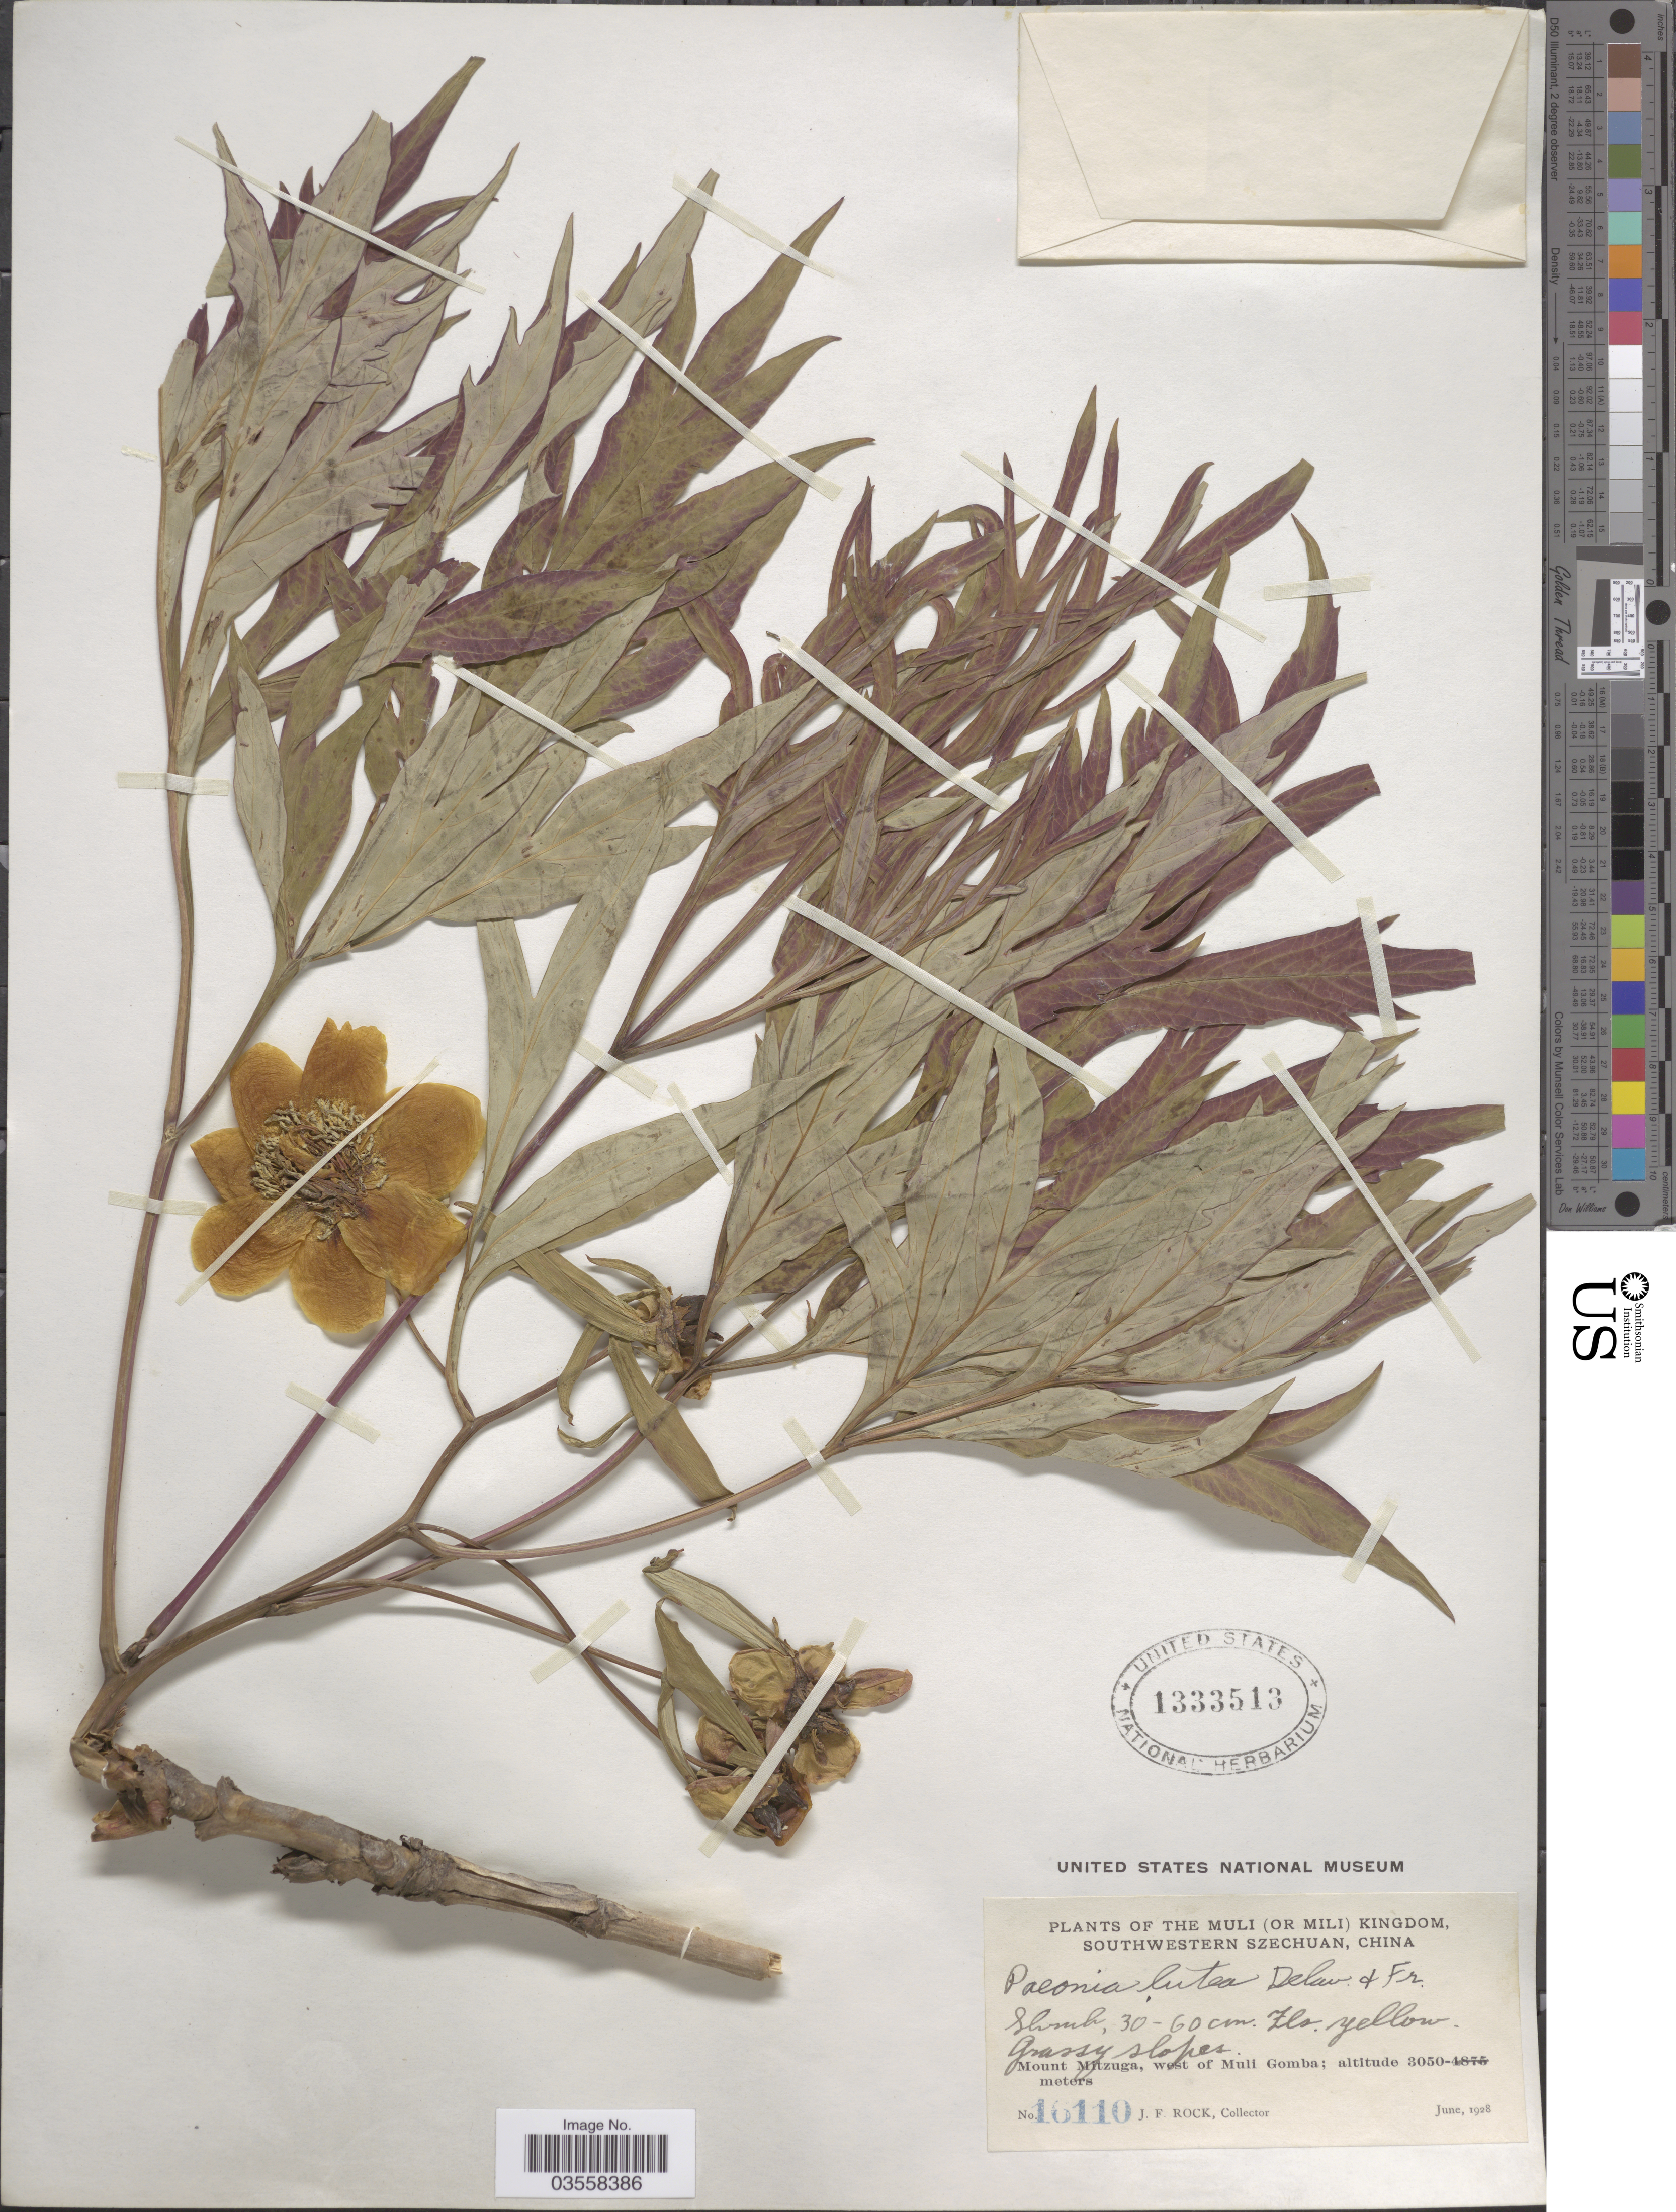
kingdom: Plantae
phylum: Tracheophyta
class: Magnoliopsida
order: Saxifragales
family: Paeoniaceae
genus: Paeonia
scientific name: Paeonia delavayi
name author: Franch.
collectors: J. Rock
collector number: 16110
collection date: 1928-06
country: China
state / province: Sichuan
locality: The Muli (or Mili) Kingdom, Southwestern Szechuan. Mount Mitzuga, west of Muli Gomba.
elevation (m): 3050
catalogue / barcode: US 1333513